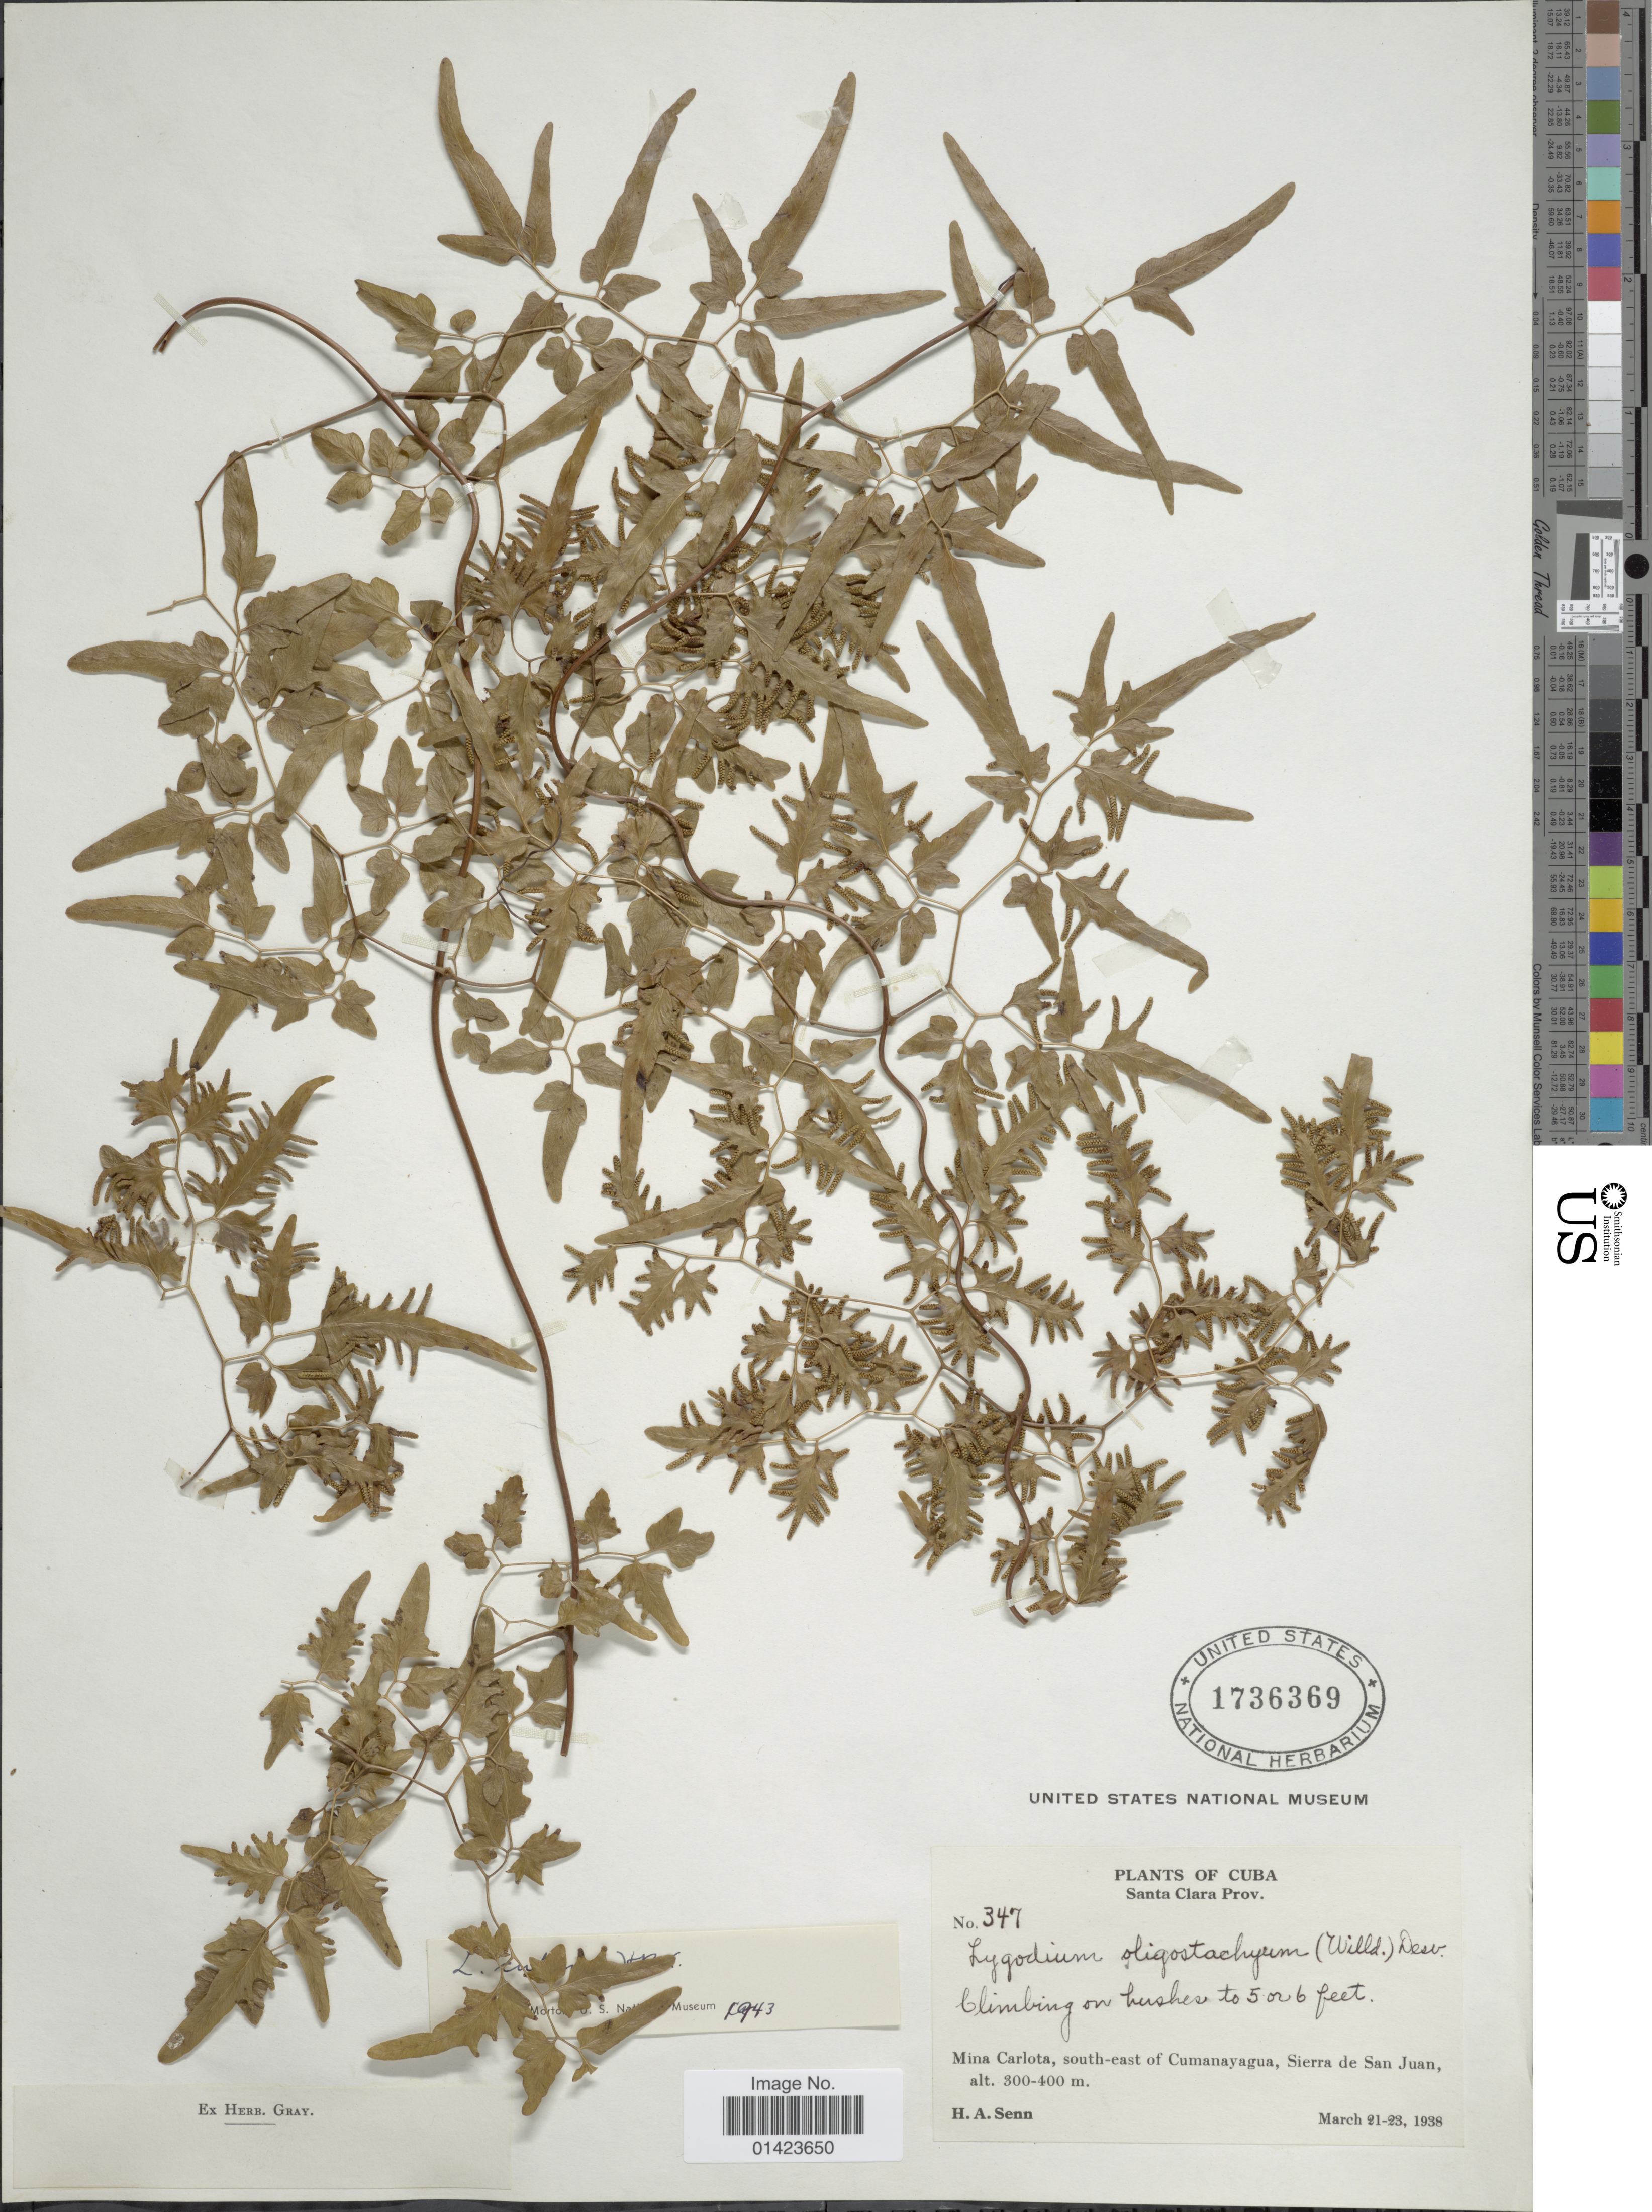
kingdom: Plantae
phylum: Tracheophyta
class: Polypodiopsida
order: Schizaeales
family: Lygodiaceae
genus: Lygodium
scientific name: Lygodium cubense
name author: Kunth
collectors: H. Senn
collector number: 347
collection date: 1938-03-21/1938-03-23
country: Cuba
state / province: Las Villas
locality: Santa Clara Prov., Mina Carlota, south-east of Cumanayagua, Sierra de San Juan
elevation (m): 300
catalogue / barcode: US 1736369